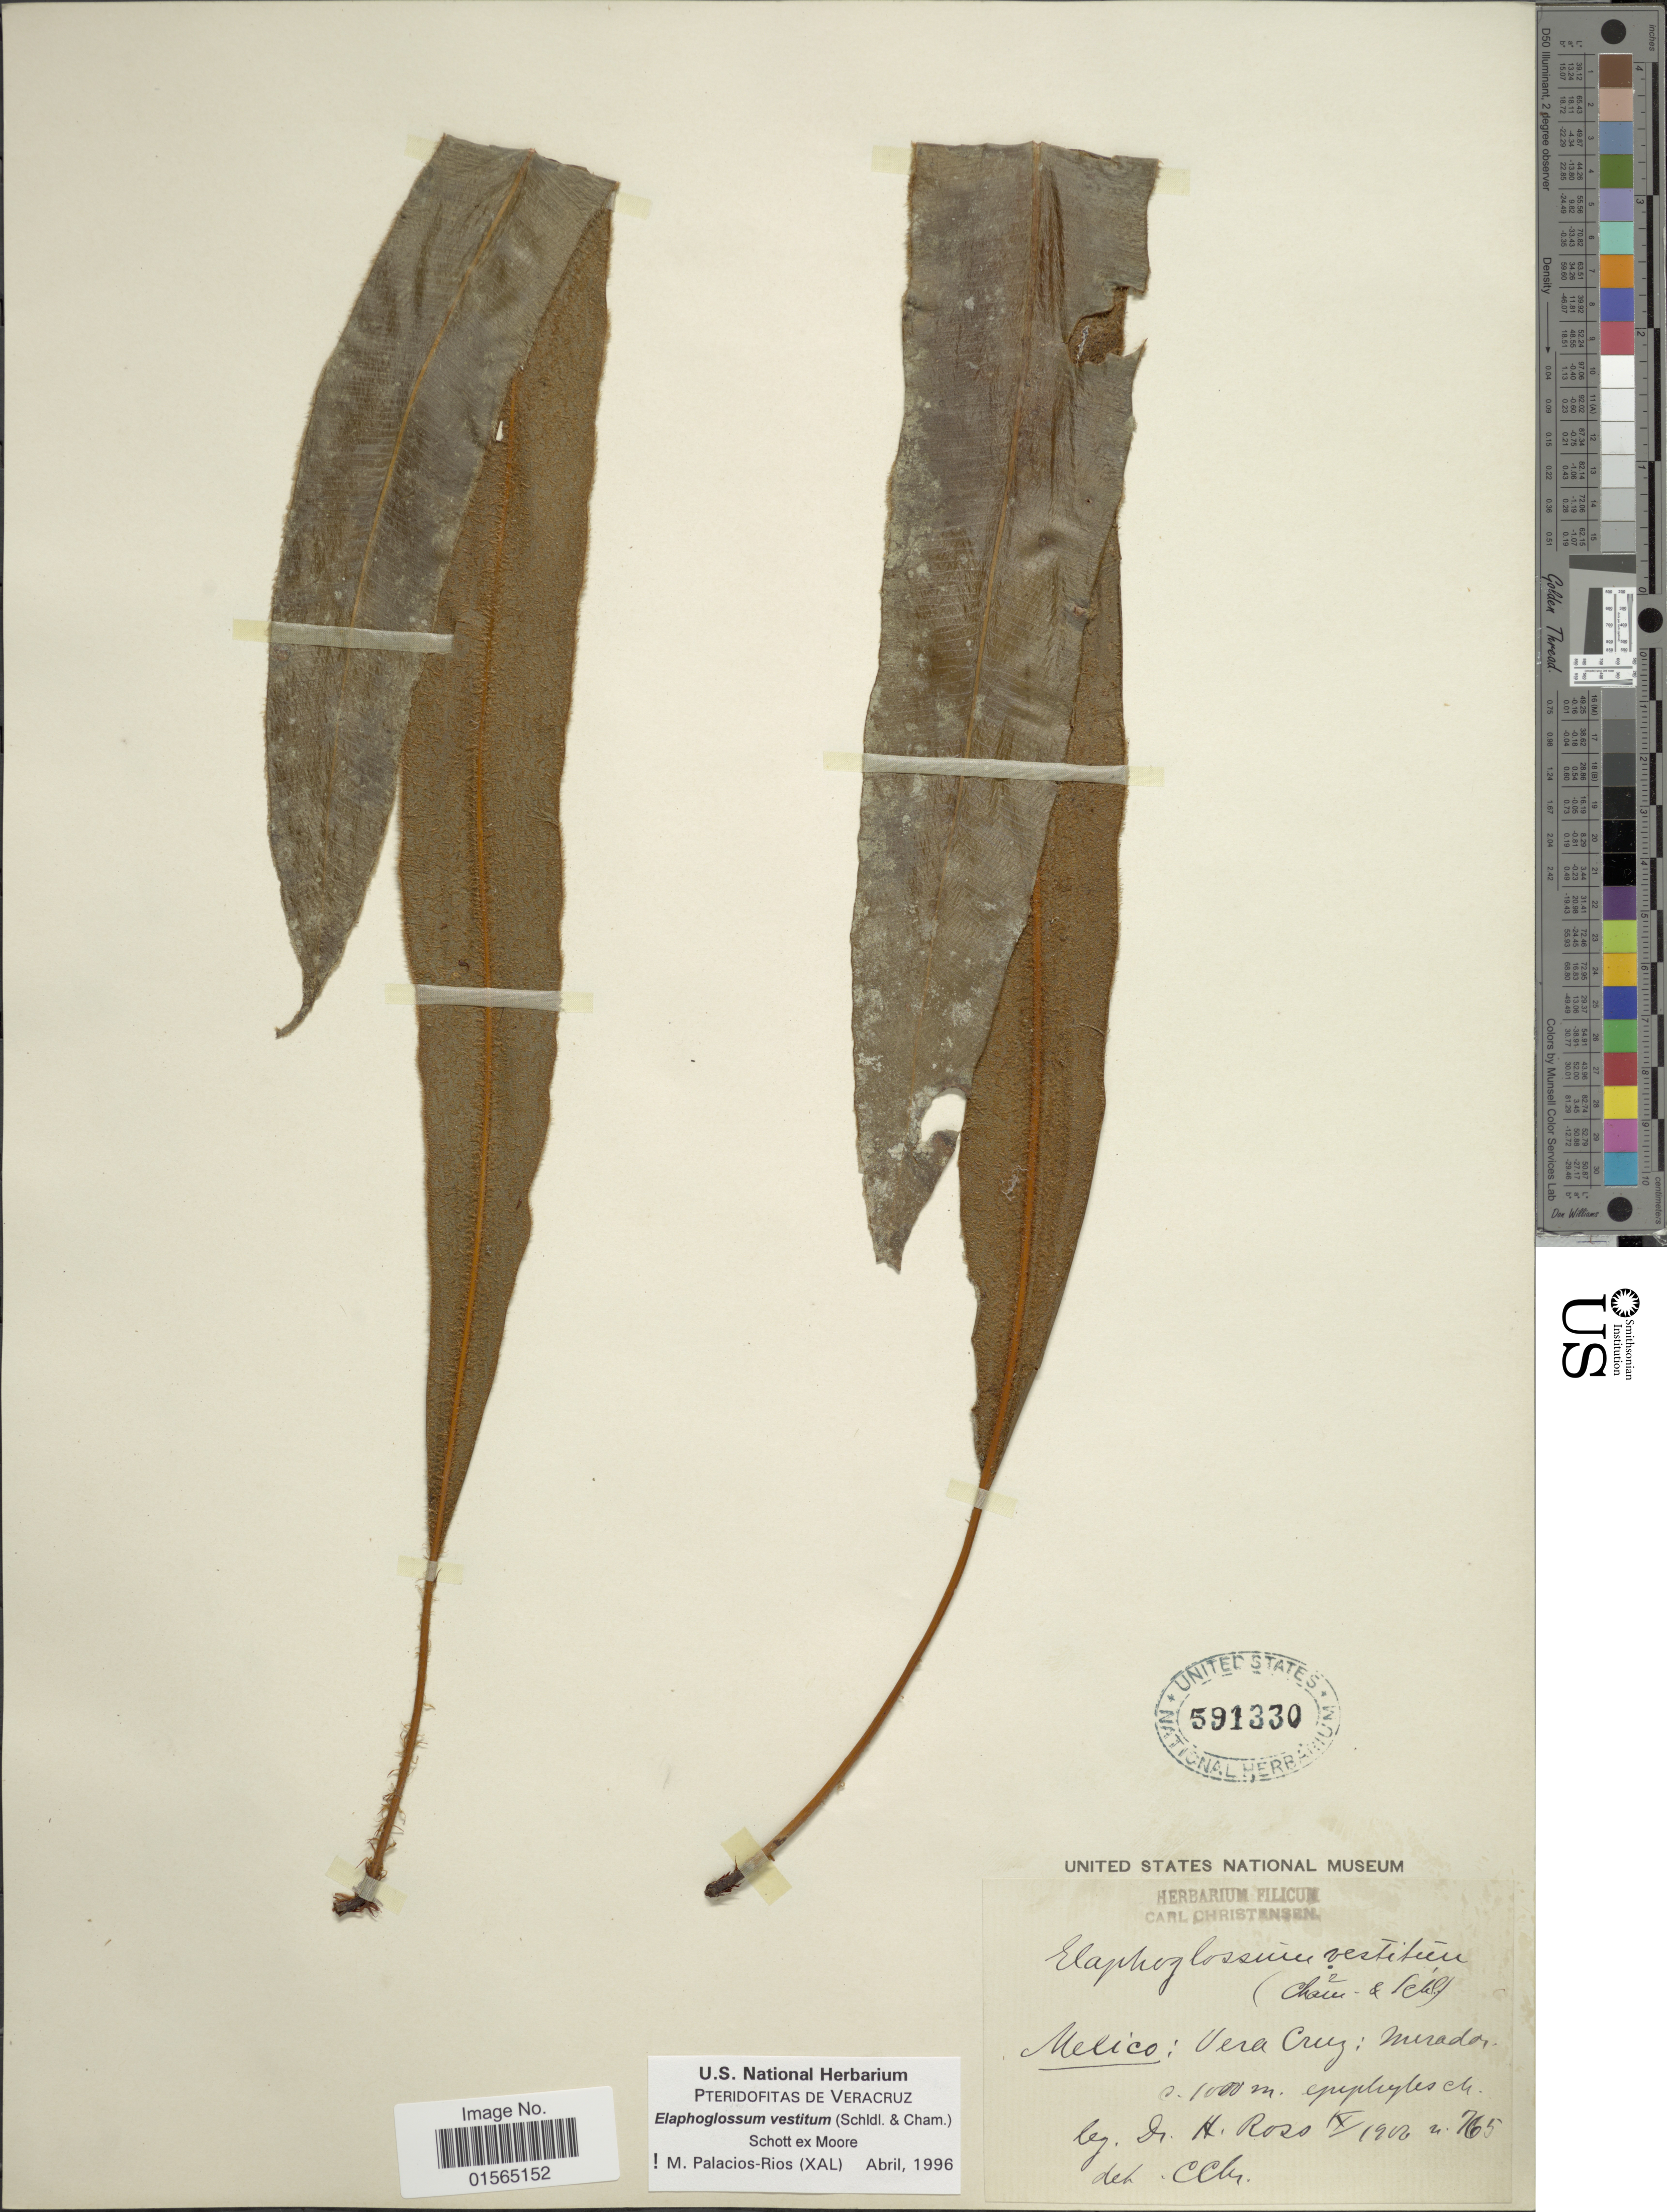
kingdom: Plantae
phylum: Tracheophyta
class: Polypodiopsida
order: Polypodiales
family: Dryopteridaceae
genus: Elaphoglossum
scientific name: Elaphoglossum vestitum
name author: (Schltdl. & Cham.) Schott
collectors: H. Roso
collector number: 765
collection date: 1900-09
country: Mexico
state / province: Veracruz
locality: Mirador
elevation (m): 1000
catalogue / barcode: US 591330